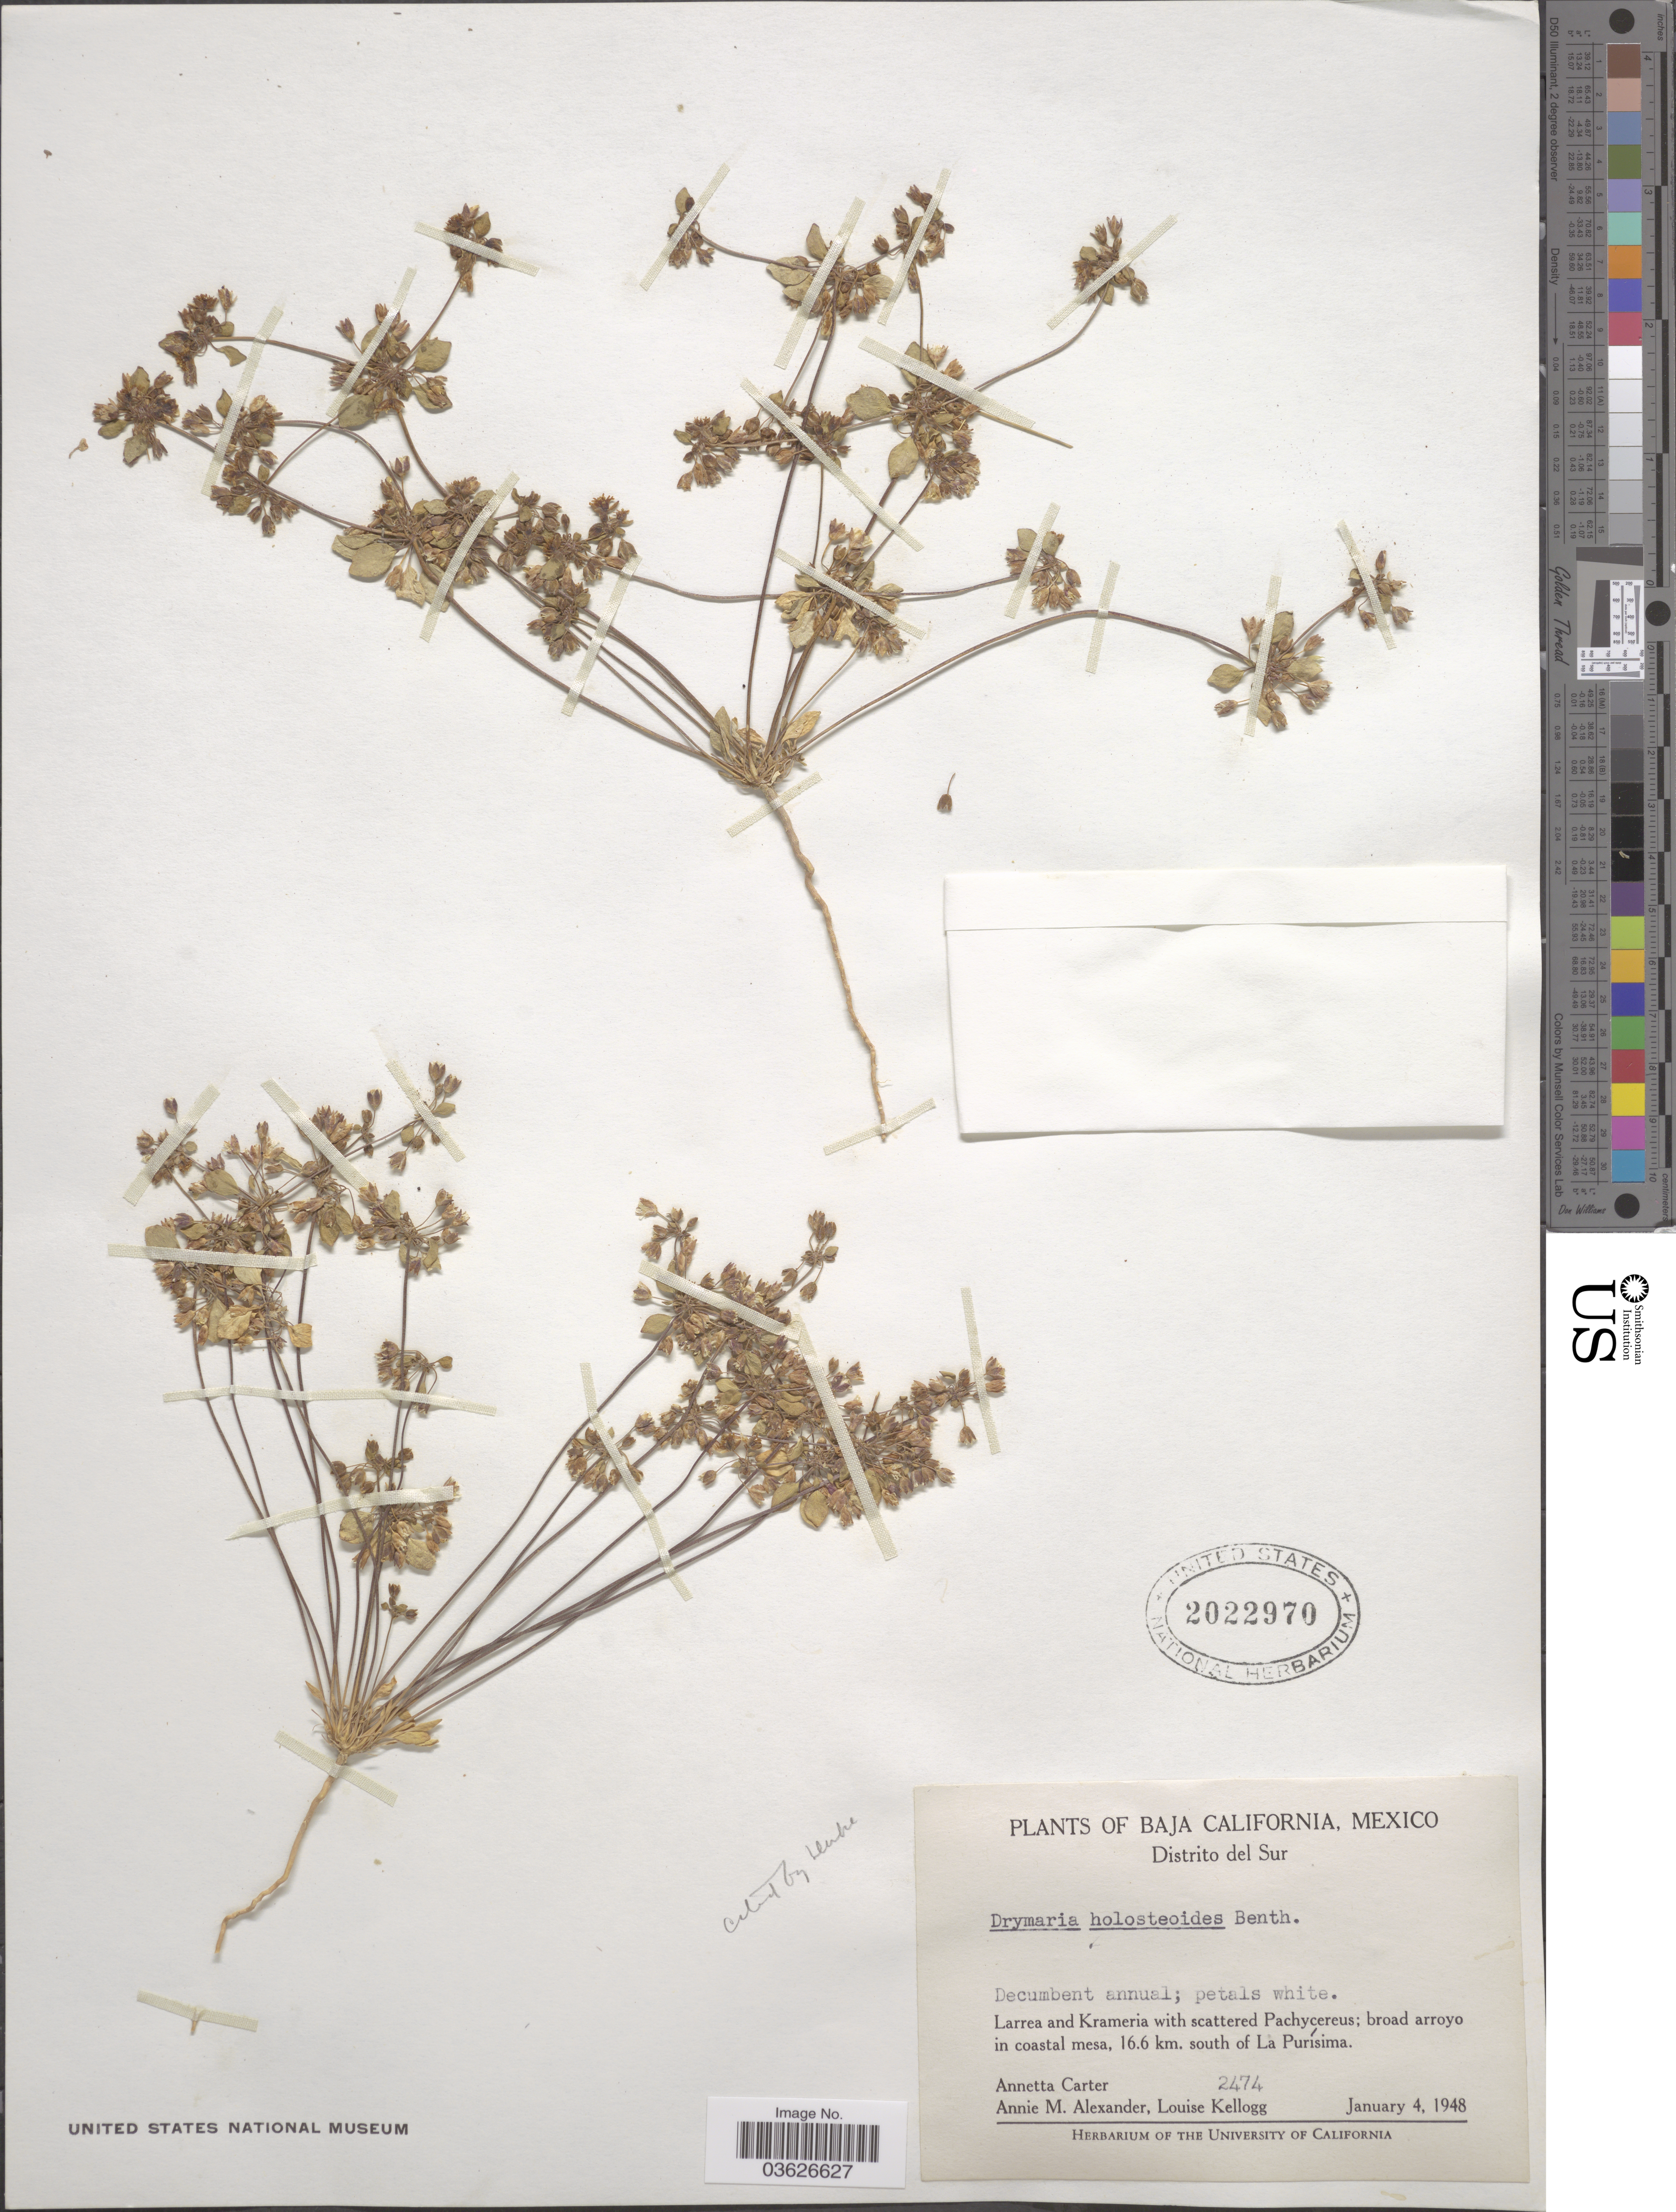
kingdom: Plantae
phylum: Tracheophyta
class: Magnoliopsida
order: Caryophyllales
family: Caryophyllaceae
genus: Drymaria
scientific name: Drymaria holosteoides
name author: Benth.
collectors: A. Carter, A. M. Alexander & L. Kellogg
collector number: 2474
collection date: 1948-01-04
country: Mexico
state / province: Baja California Sur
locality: Distrito del Sur. 16.6 km. south of La Purísima.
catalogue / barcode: US 2022970